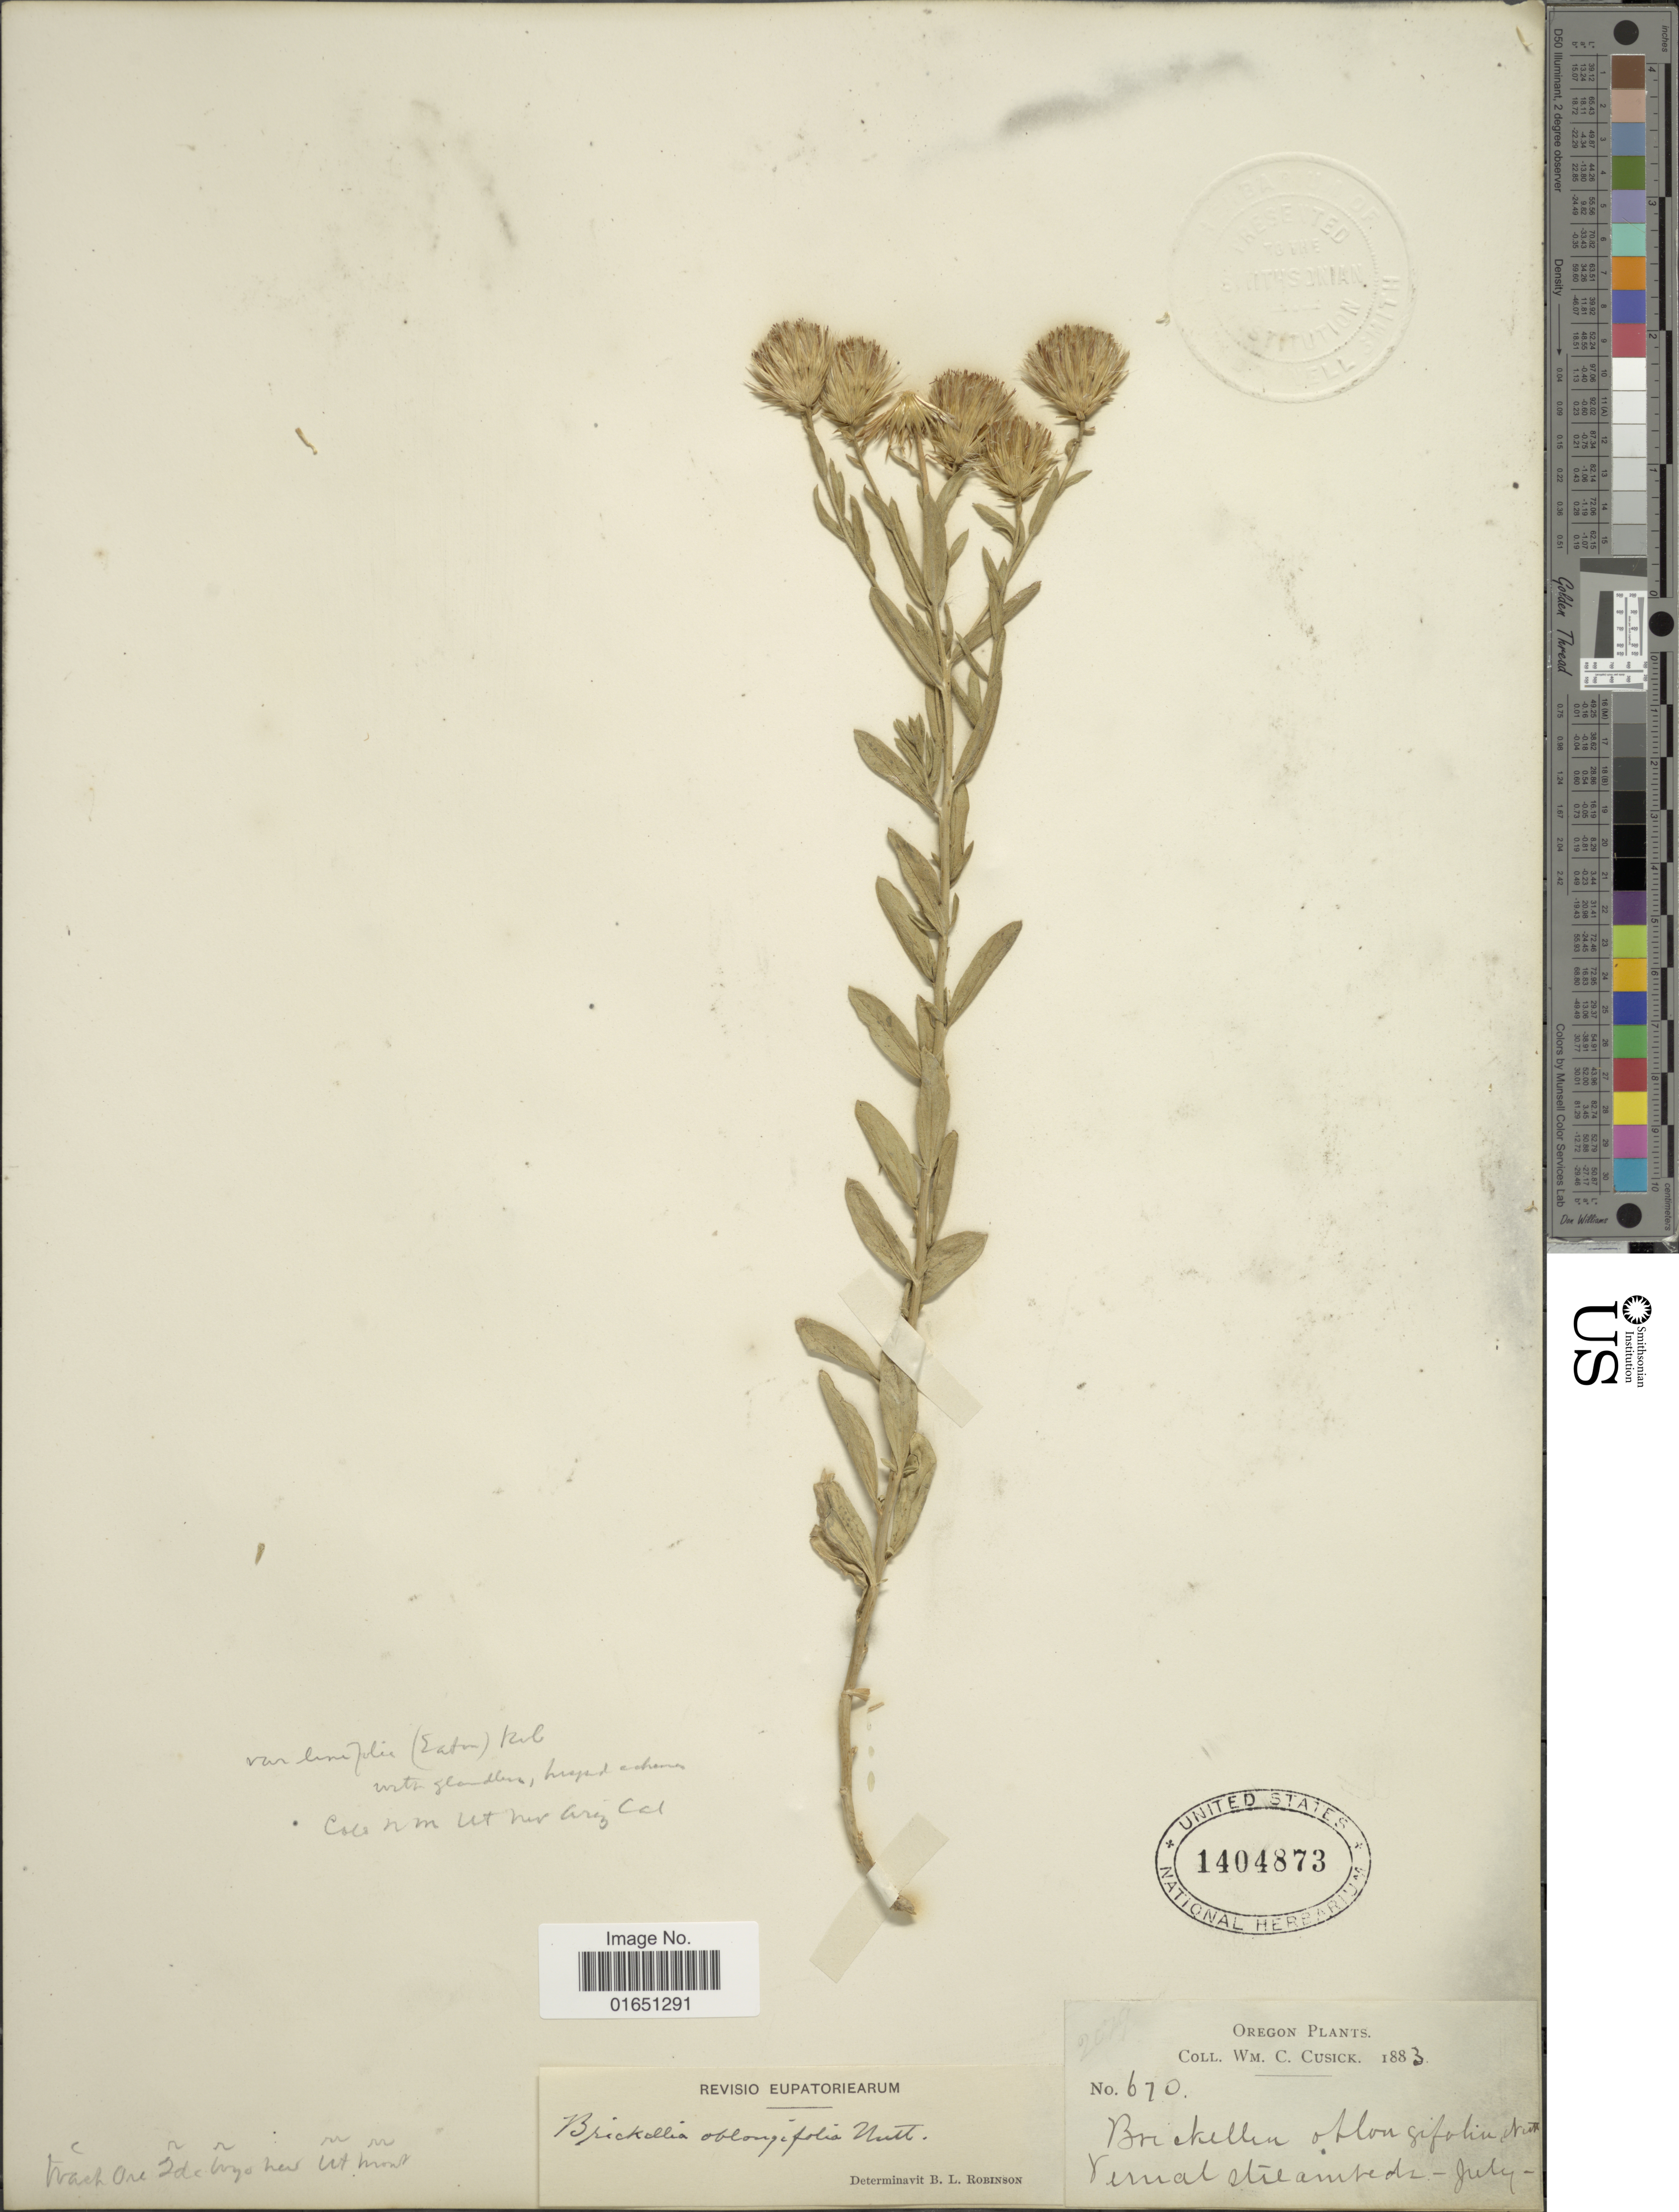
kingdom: Plantae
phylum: Tracheophyta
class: Magnoliopsida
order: Asterales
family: Asteraceae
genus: Brickellia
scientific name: Brickellia oblongifolia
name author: Nutt.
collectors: W. C. Cusick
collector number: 670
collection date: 1883-07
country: United States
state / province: Oregon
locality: Vernal streambeds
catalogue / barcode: US 1404873